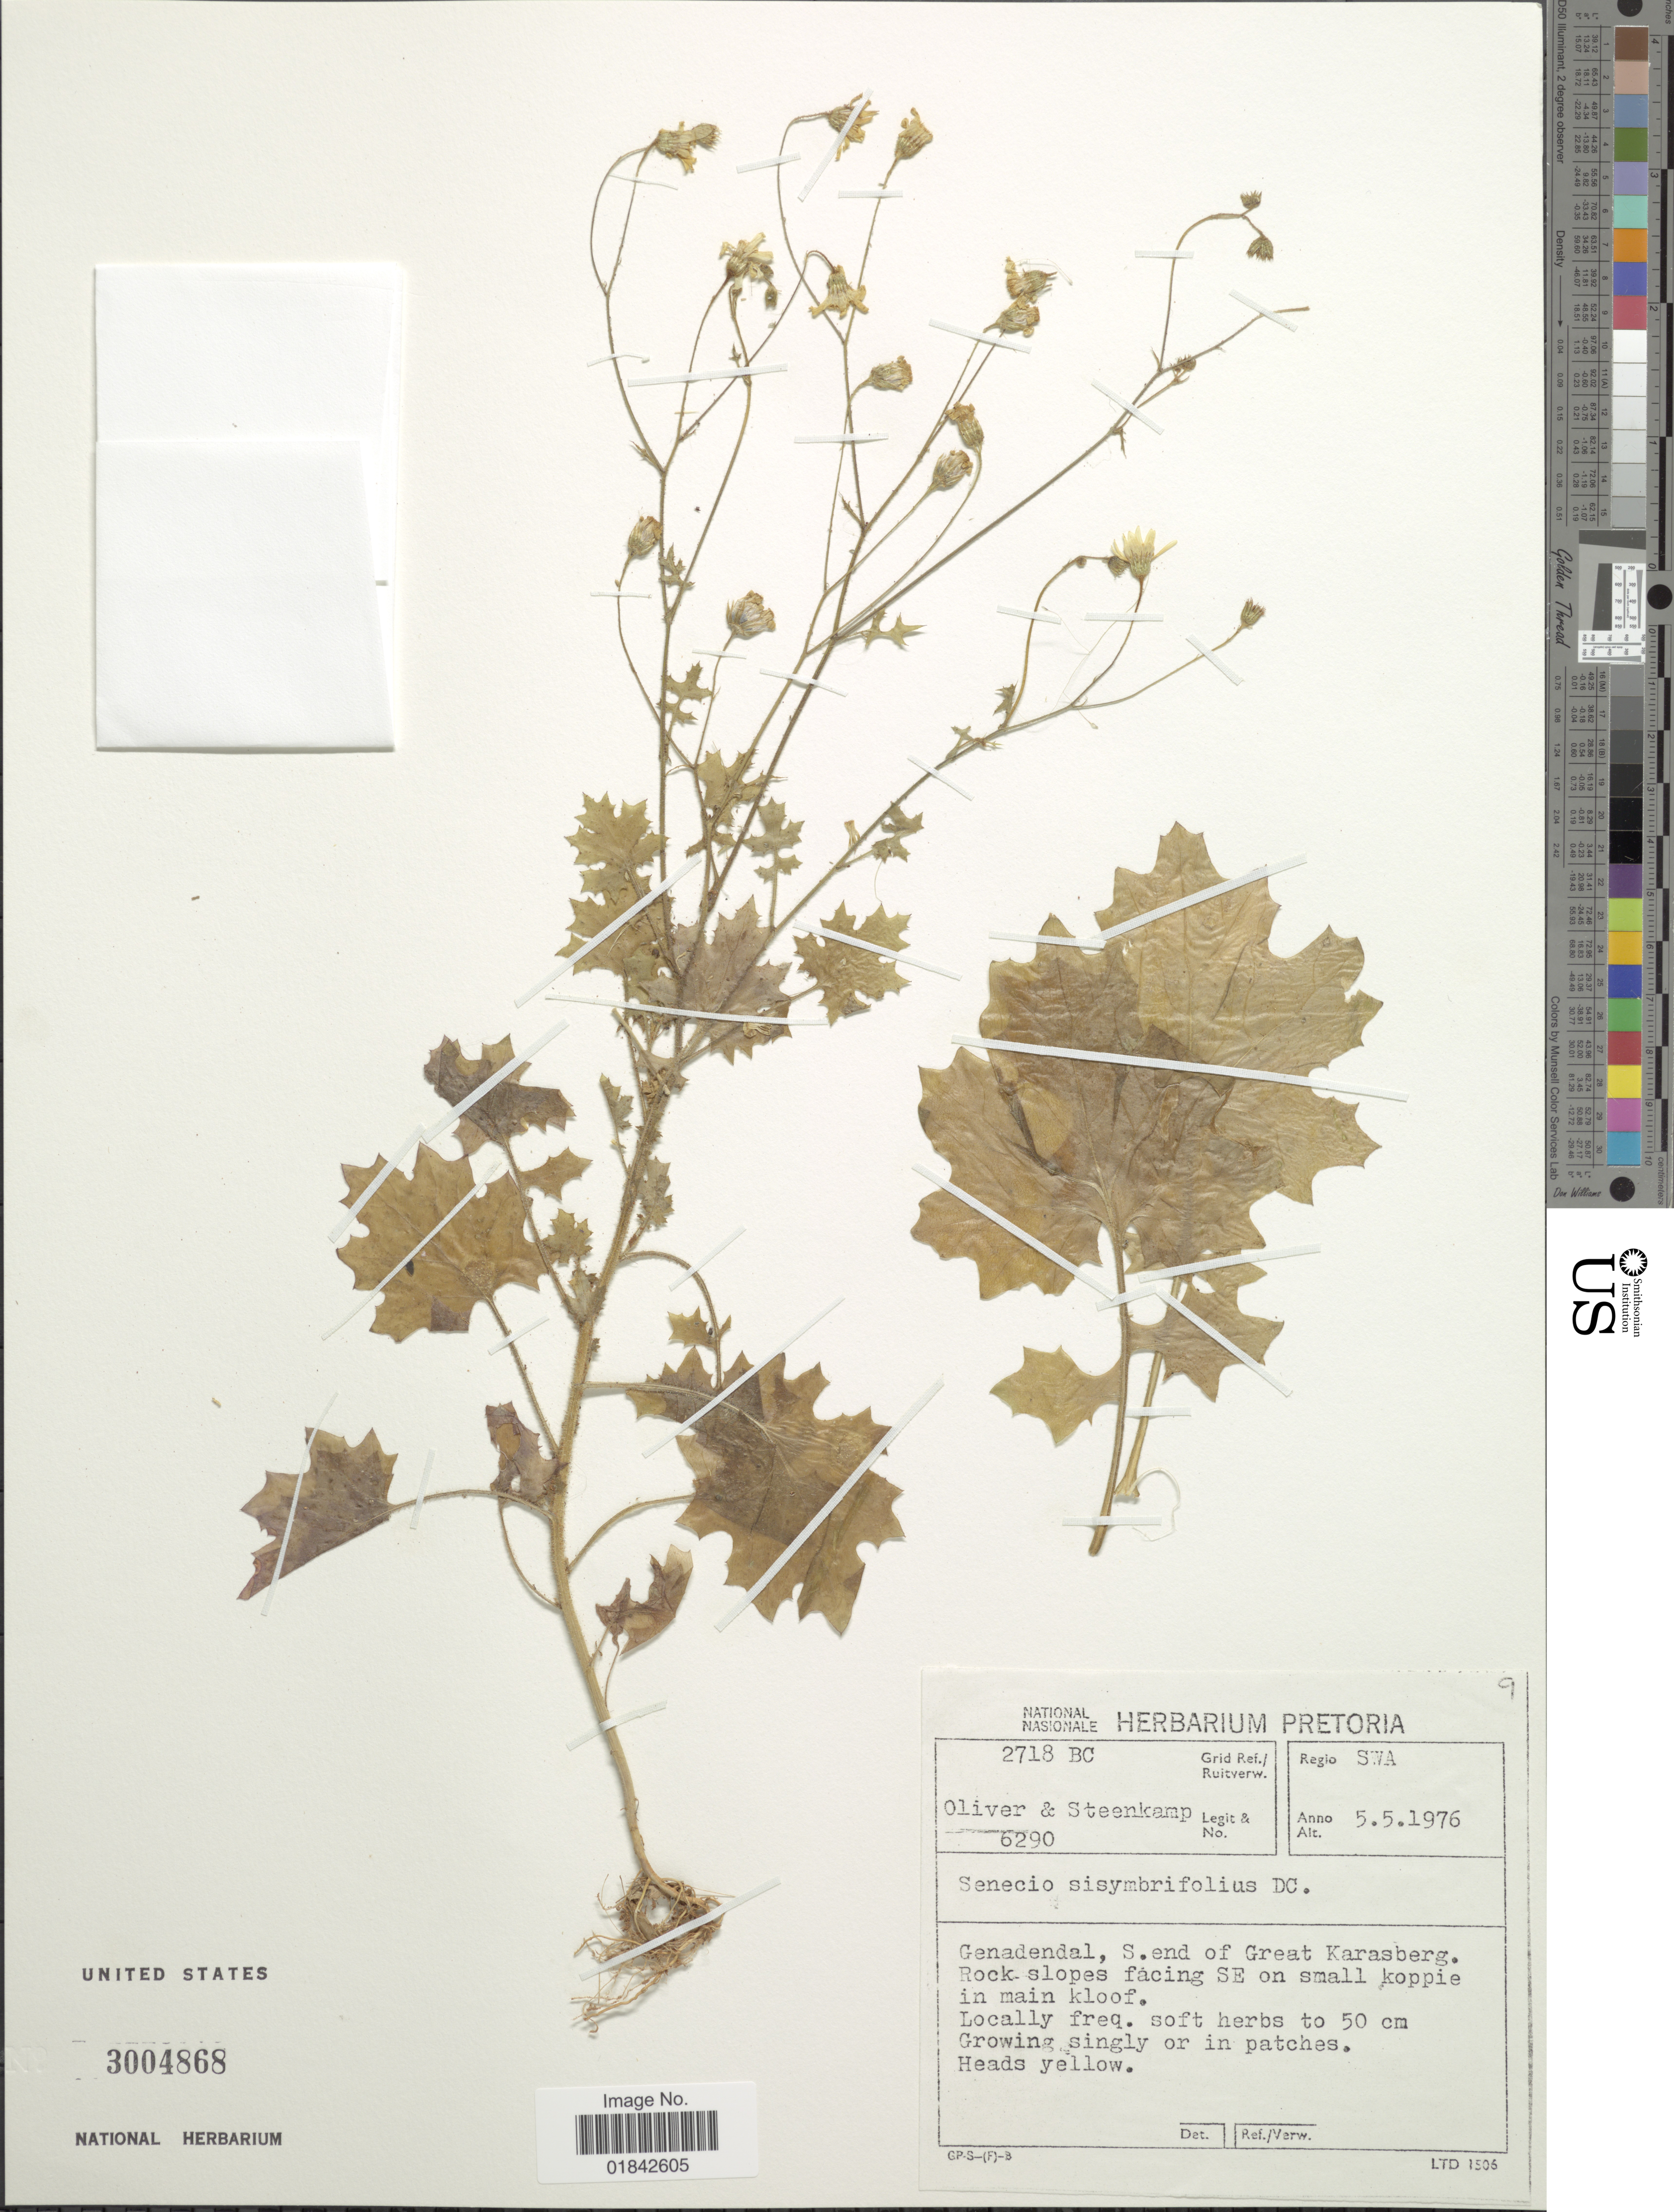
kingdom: Plantae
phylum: Tracheophyta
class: Magnoliopsida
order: Asterales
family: Asteraceae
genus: Senecio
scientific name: Senecio sisymbrifolius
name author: DC.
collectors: Oliver, -- & -- Steenkamp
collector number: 6290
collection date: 1976-05-05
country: Namibia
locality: SWA, Genadendal, S. end of Great Karasberg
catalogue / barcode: US 3004868